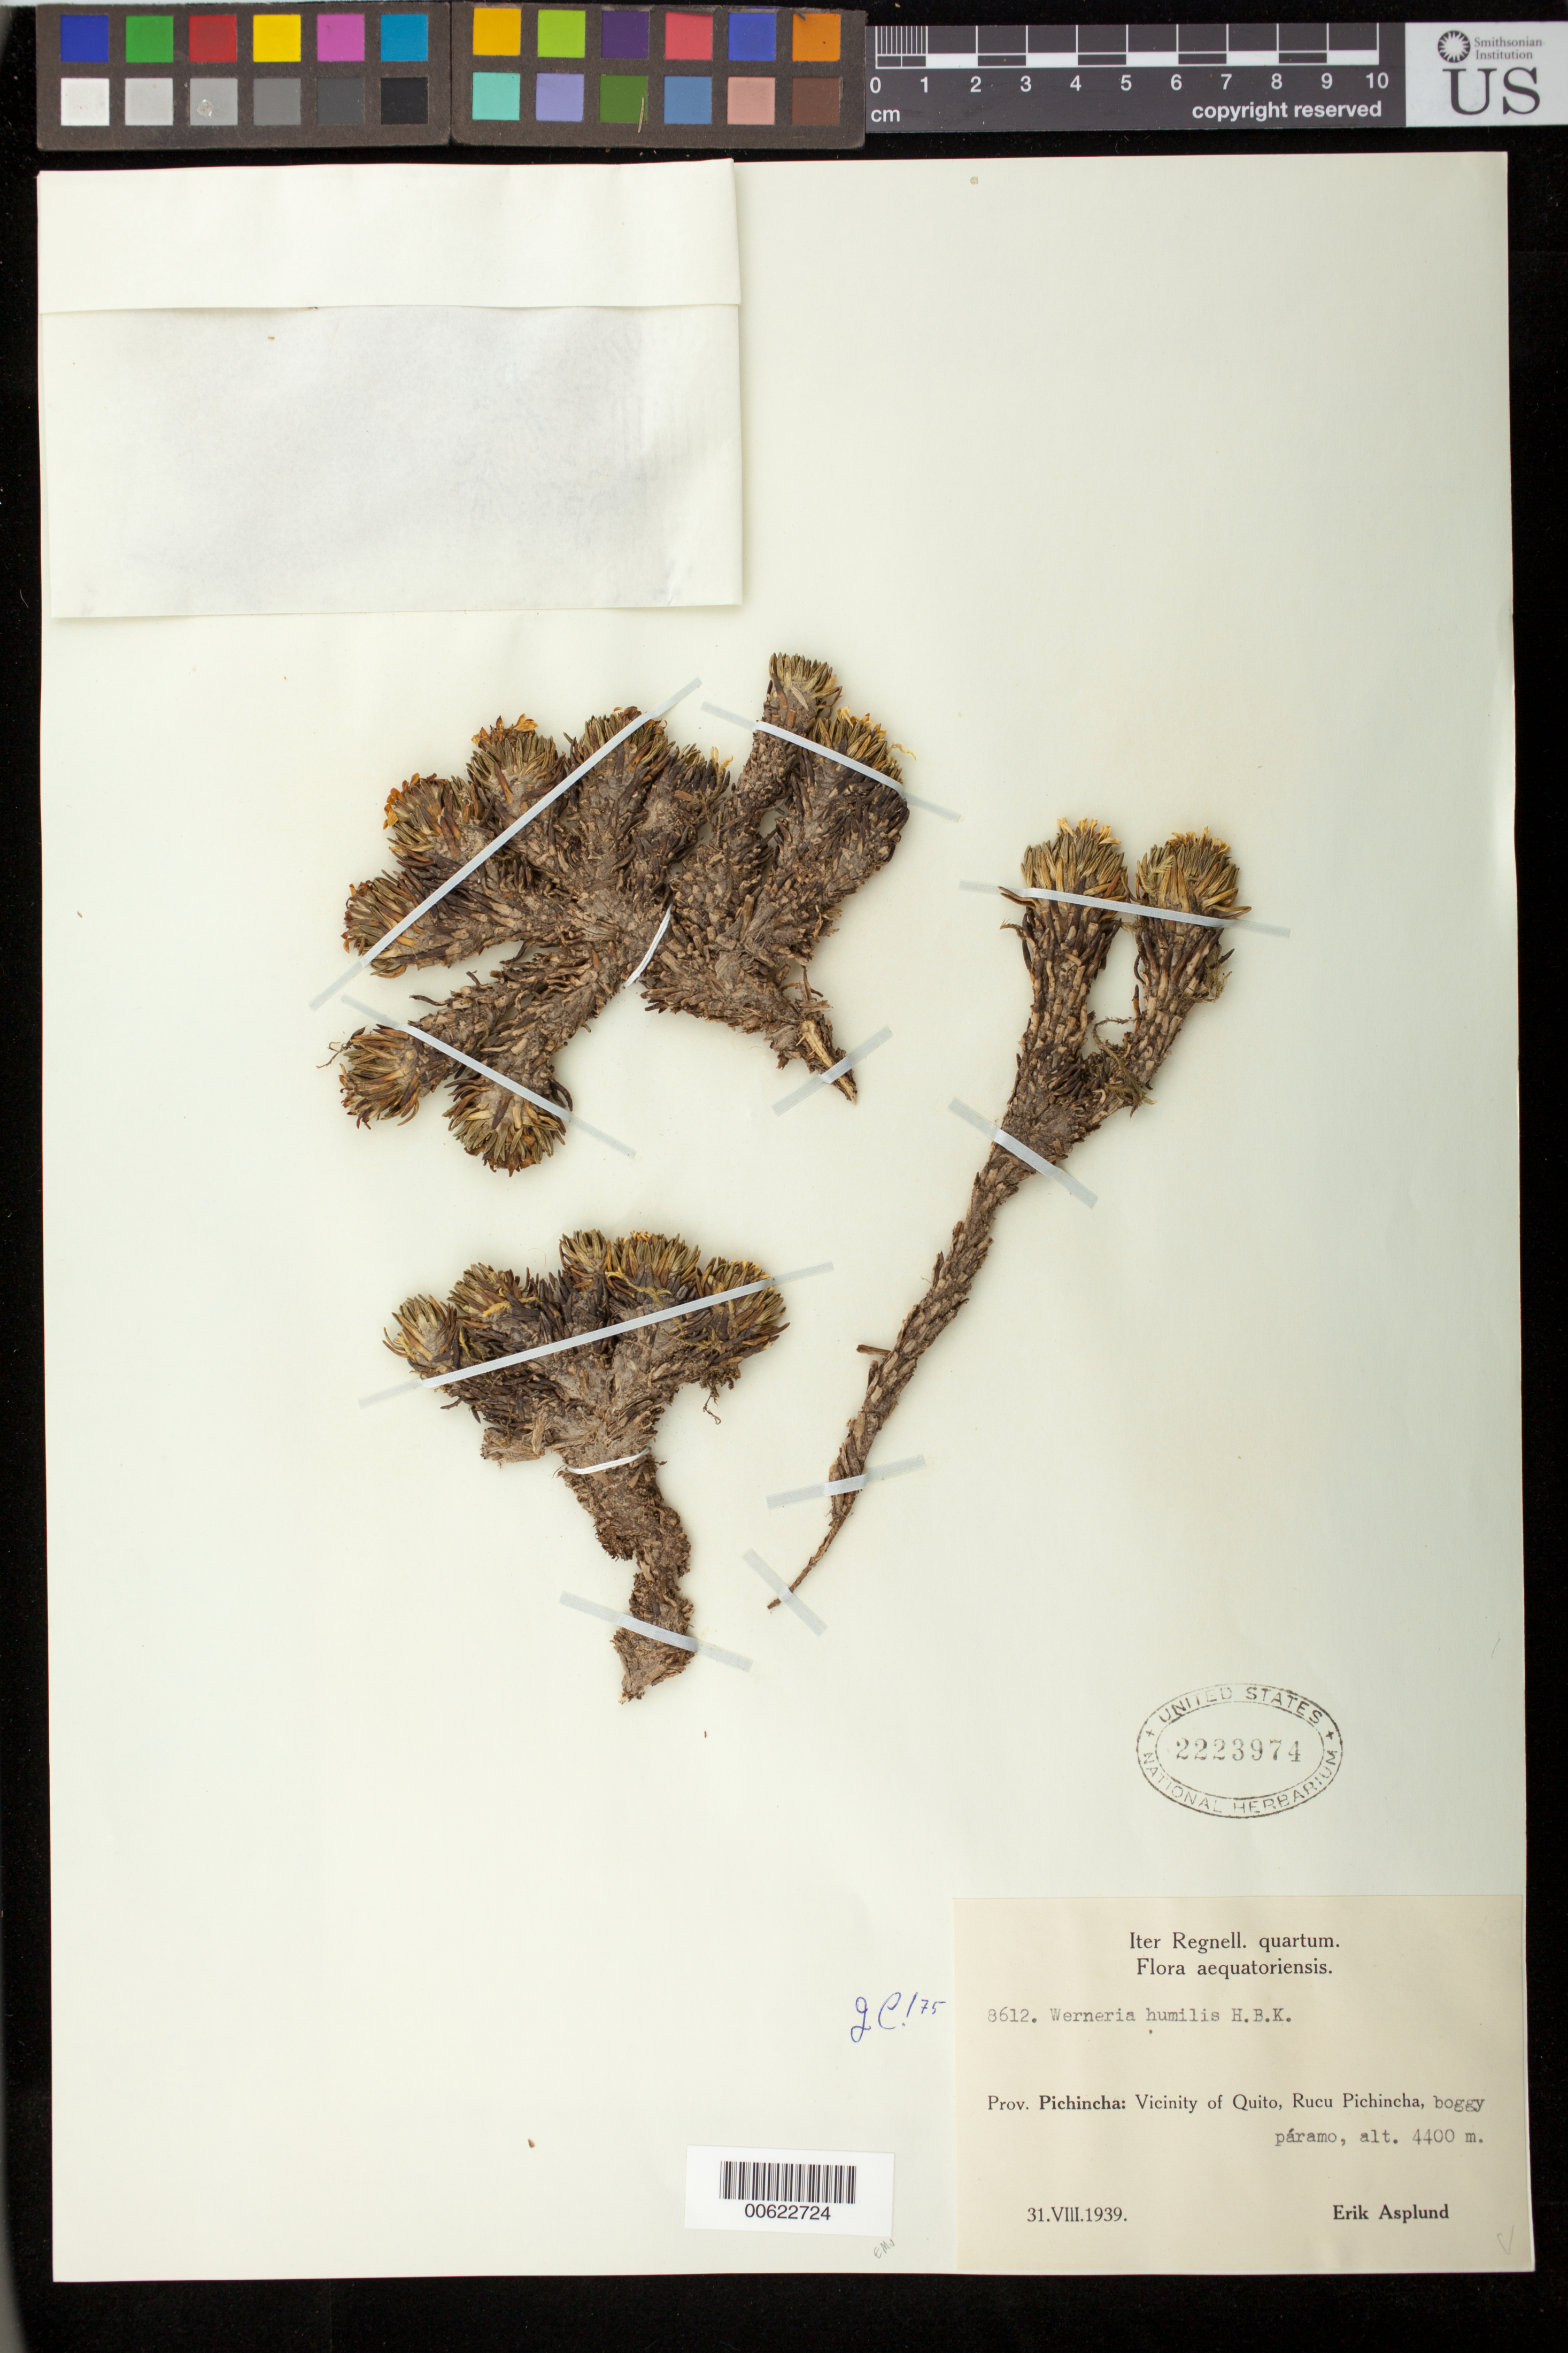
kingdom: Plantae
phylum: Tracheophyta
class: Magnoliopsida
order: Asterales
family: Asteraceae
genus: Xenophyllum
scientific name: Xenophyllum humile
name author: (Kunth) V.A. Funk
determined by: Funk, Vicki A., (BOT), Smithsonian Institution - National Museum of Natural History (UNITED STATES)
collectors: E. Asplund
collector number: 8612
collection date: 1939-08-31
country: Ecuador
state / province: Pichincha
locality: Vicinity of Quito, Rucu Pichincha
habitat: Paramo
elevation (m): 4400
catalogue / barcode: US 2223974